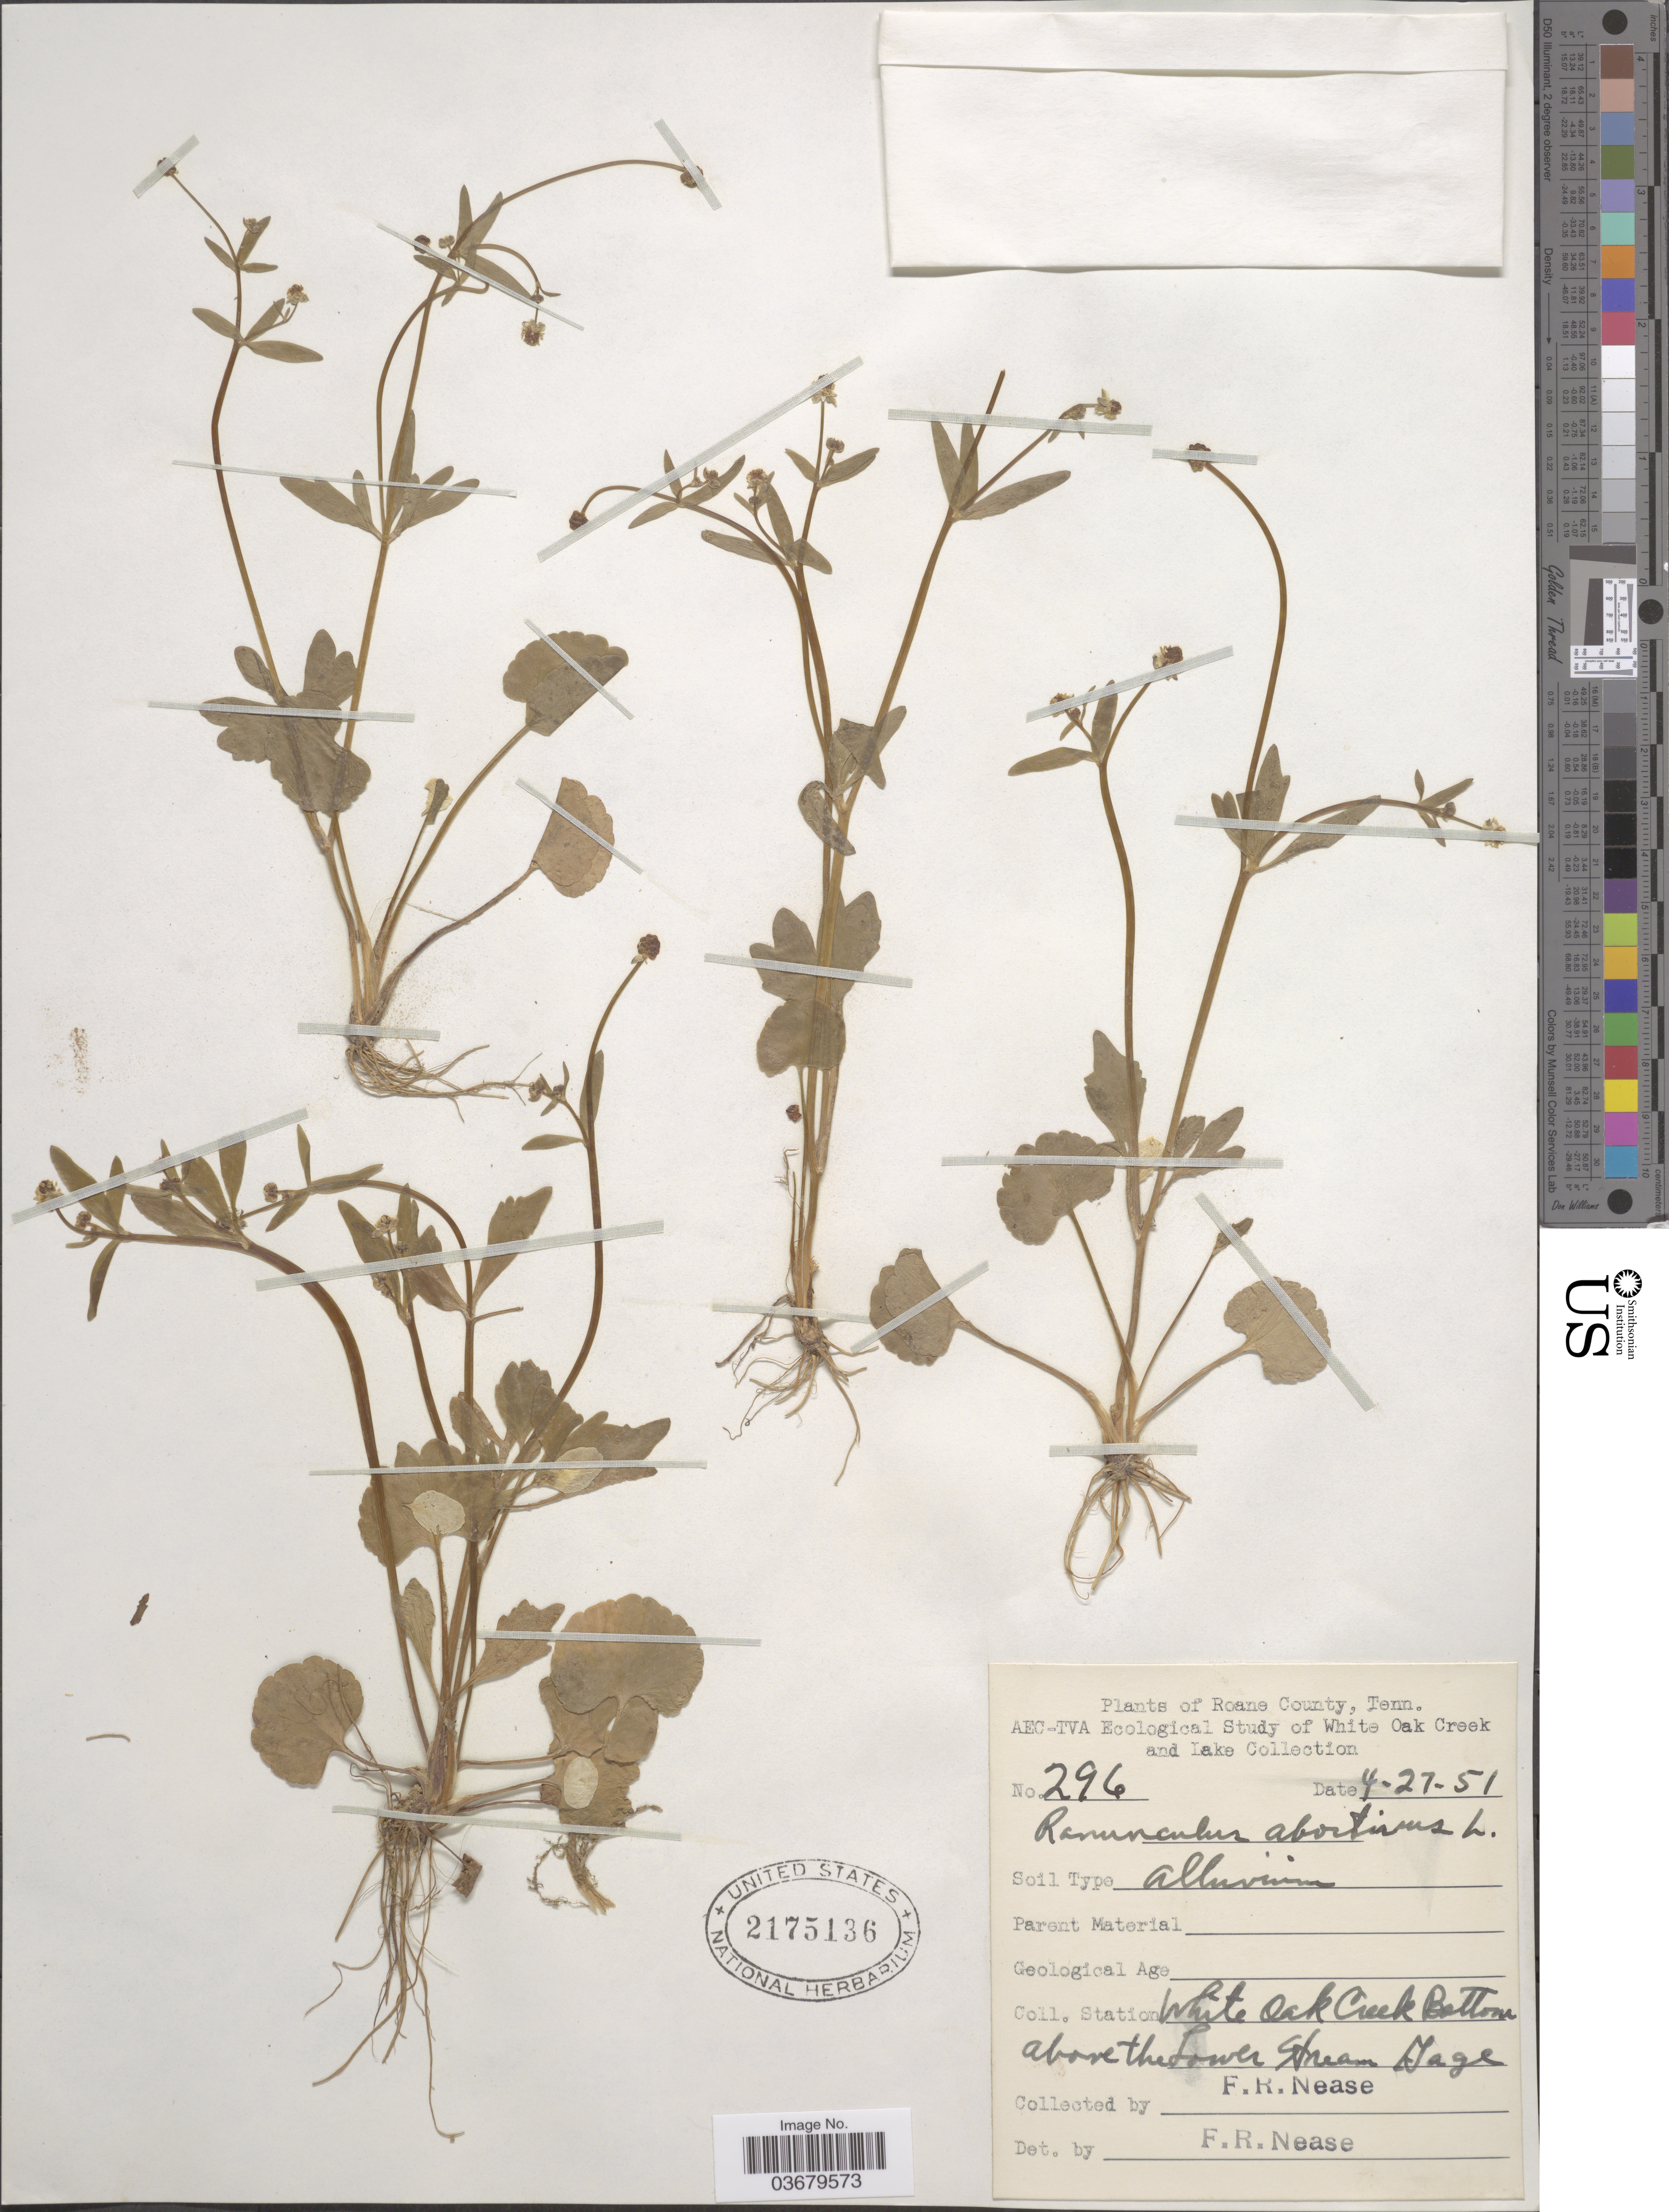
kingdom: Plantae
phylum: Tracheophyta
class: Magnoliopsida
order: Ranunculales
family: Ranunculaceae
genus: Ranunculus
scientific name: Ranunculus abortivus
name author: L.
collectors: F. Nease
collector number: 296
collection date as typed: Transcribed d/m/y: 27/4/51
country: United States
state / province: Tennessee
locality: Roane County. White Oak Creek and Lake. Station White Oak Creek Bottom above the Lower Stream Gage.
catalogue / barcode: US 2175136